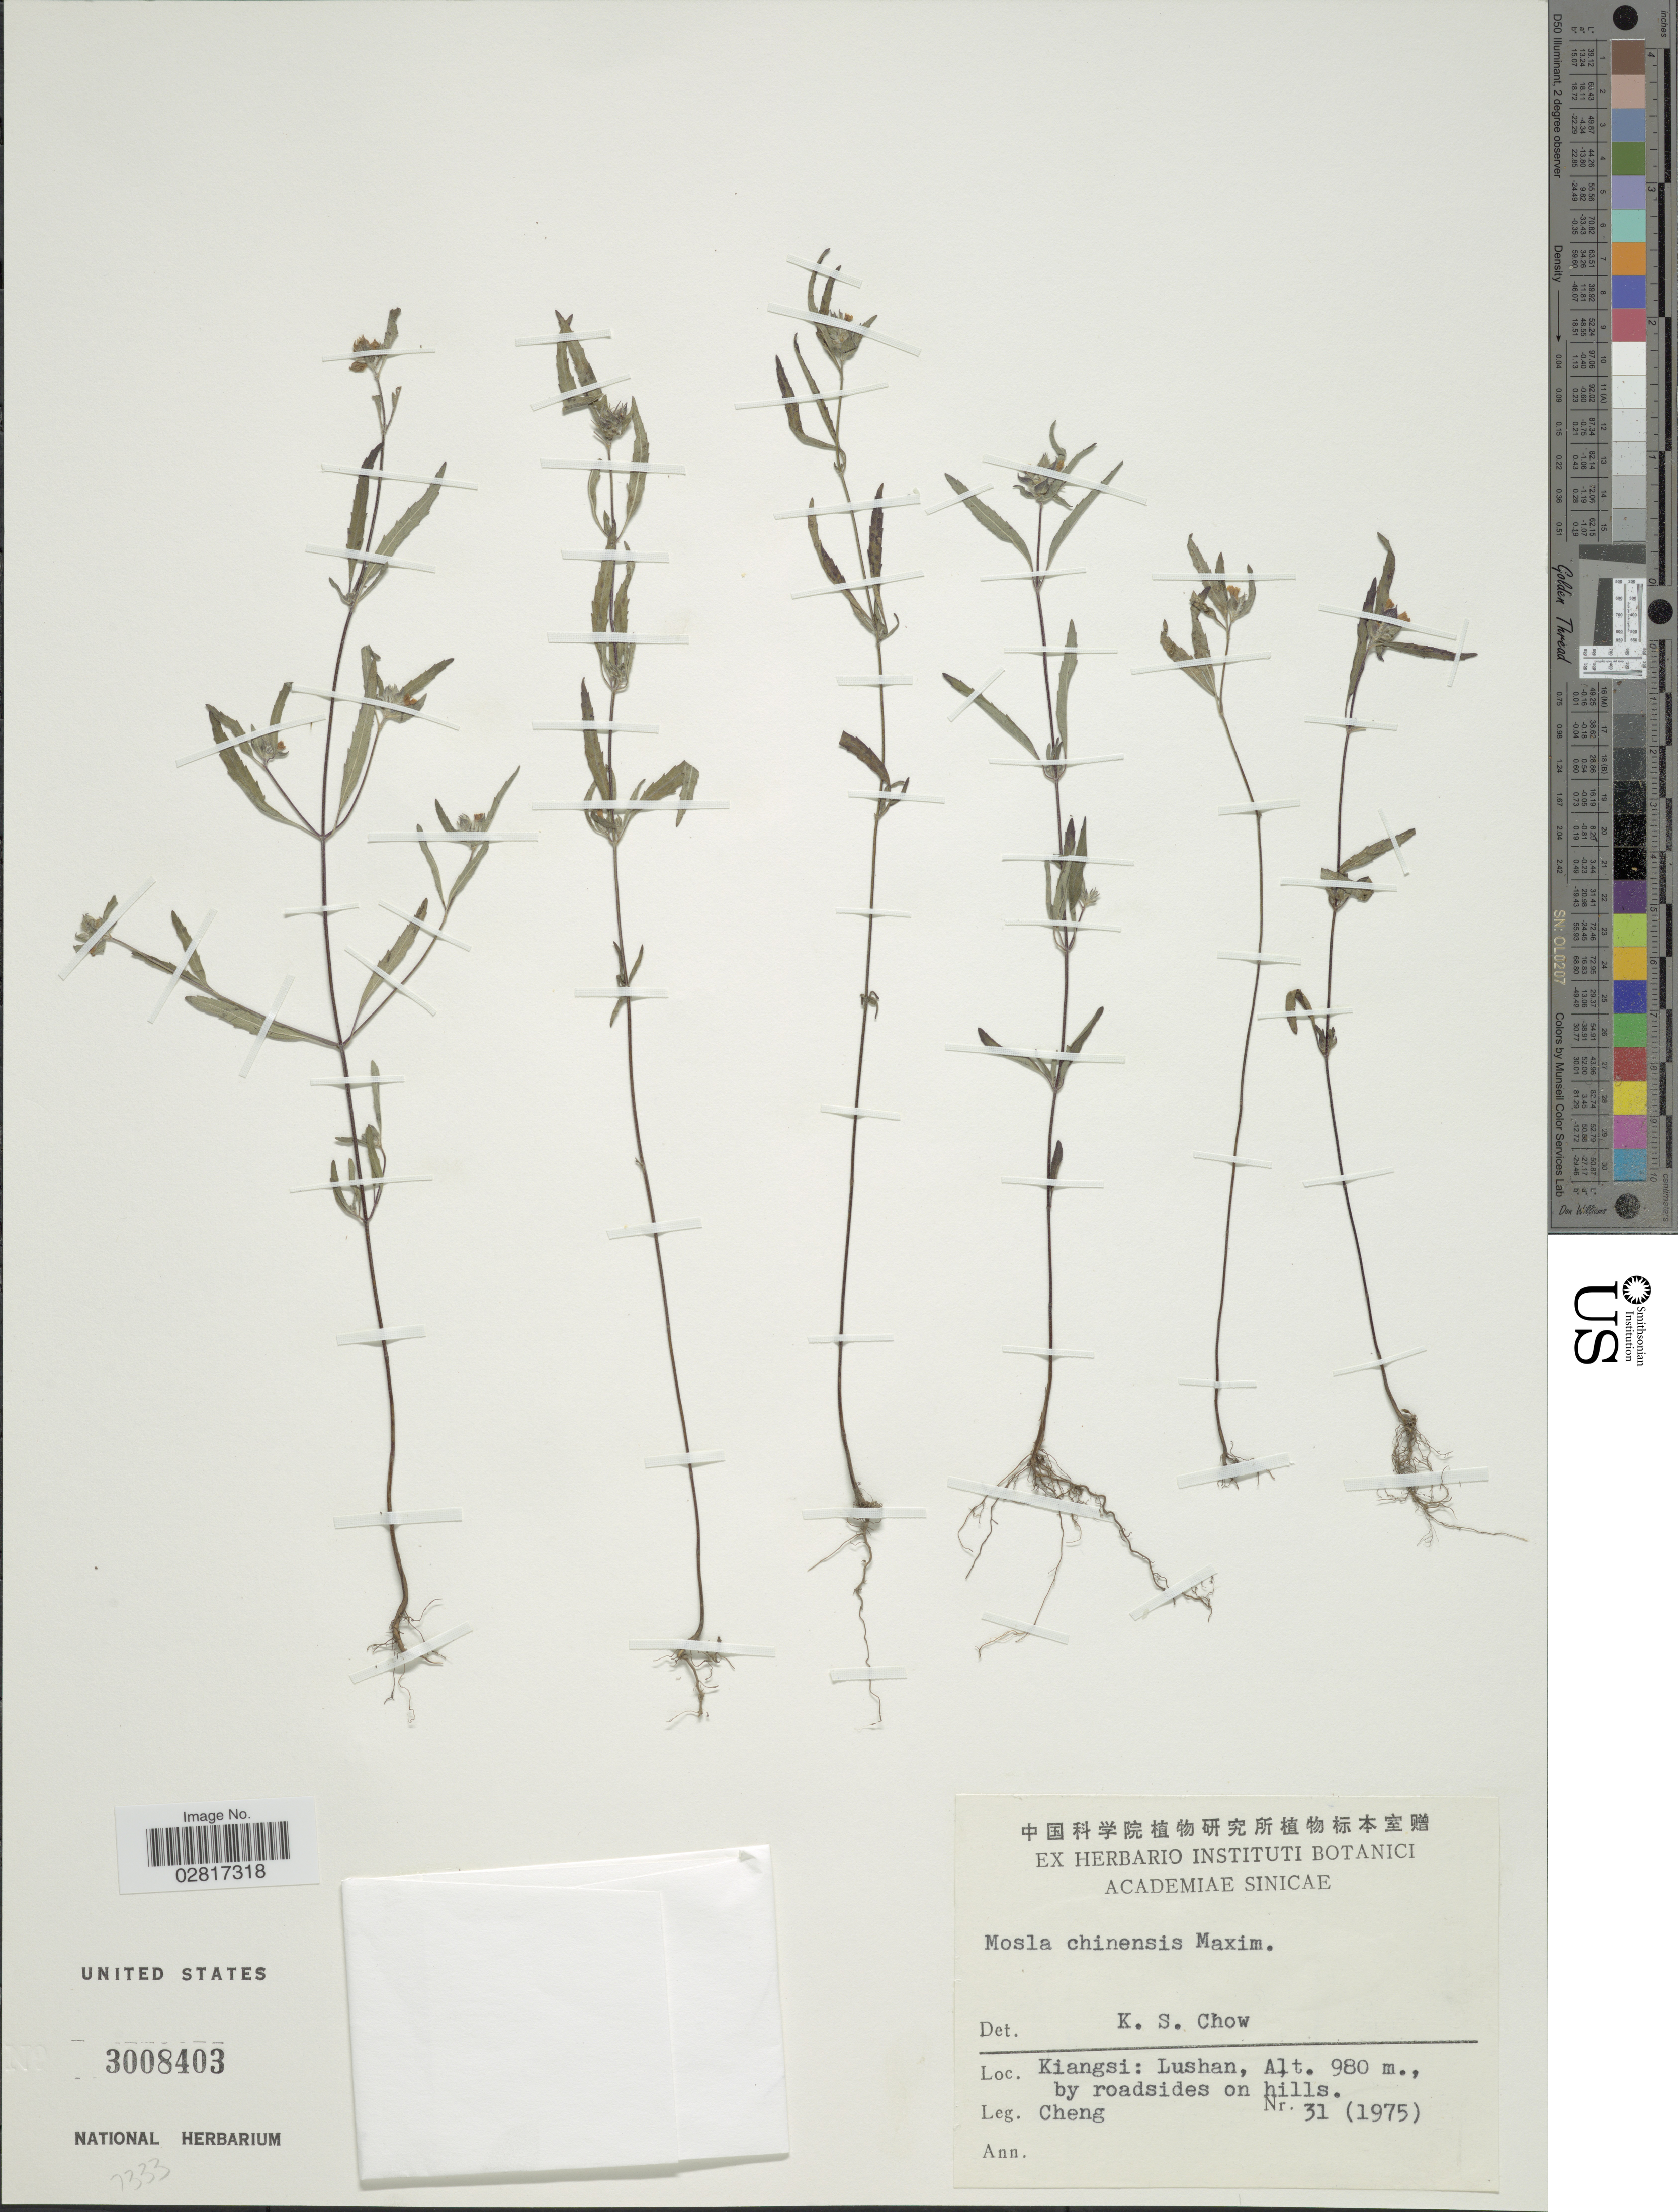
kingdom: Plantae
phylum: Tracheophyta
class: Magnoliopsida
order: Lamiales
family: Lamiaceae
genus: Mosla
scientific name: Mosla chinensis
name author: Maxim.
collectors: -. Cheng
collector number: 31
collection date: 1975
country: China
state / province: Jiangxi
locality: Kiangsi: Lushan, by roadsides on hills.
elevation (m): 980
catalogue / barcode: US 3008403